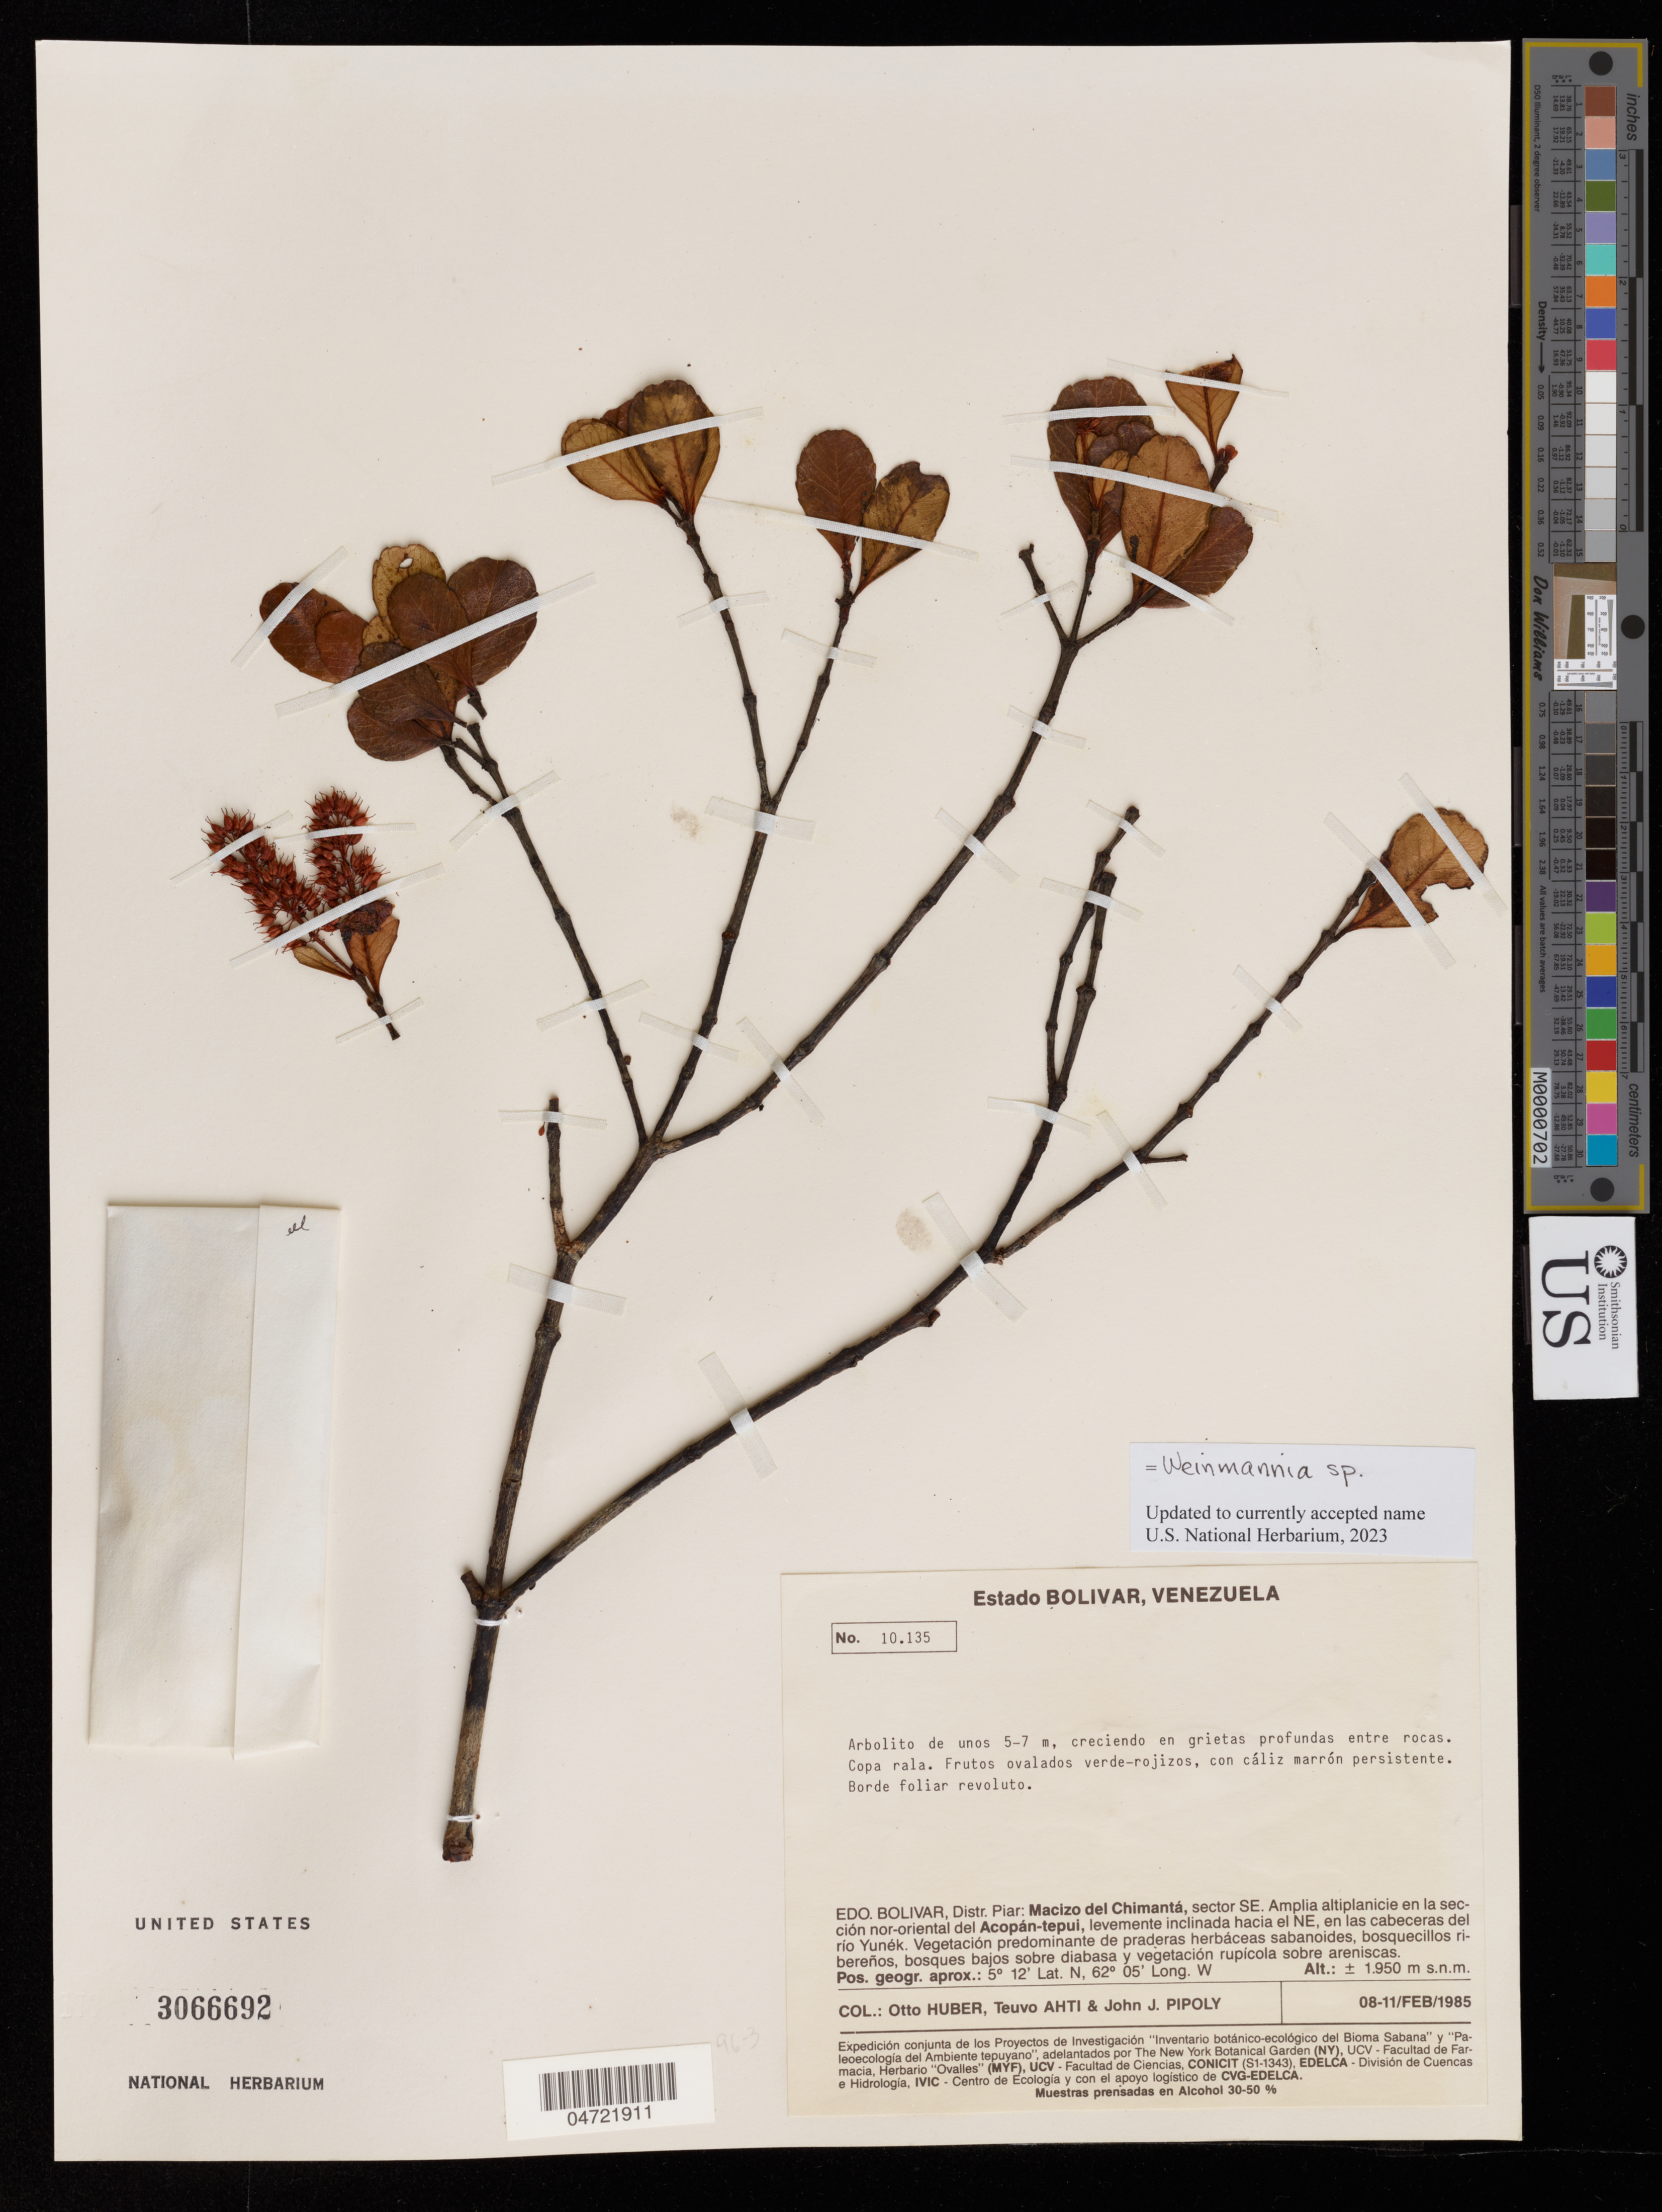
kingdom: Plantae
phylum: Tracheophyta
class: Magnoliopsida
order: Oxalidales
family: Cunoniaceae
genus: Weinmannia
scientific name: Weinmannia sp.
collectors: O. Huber, T. T. Ahti & J. J. Pipoly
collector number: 10135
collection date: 1985-02-08/1985-02-11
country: Venezuela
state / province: Bolivar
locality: Distr. Piar: Macizo del Chimantá, sector SE. Amplia altiplanicie en la sección nor-oriental del Acopán-tepui, levemente inclinada hacia el NE, en las cabeceras del río Yunék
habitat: Crecidendo en grietas profunas entre rocas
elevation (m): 1950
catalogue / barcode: US 3066692